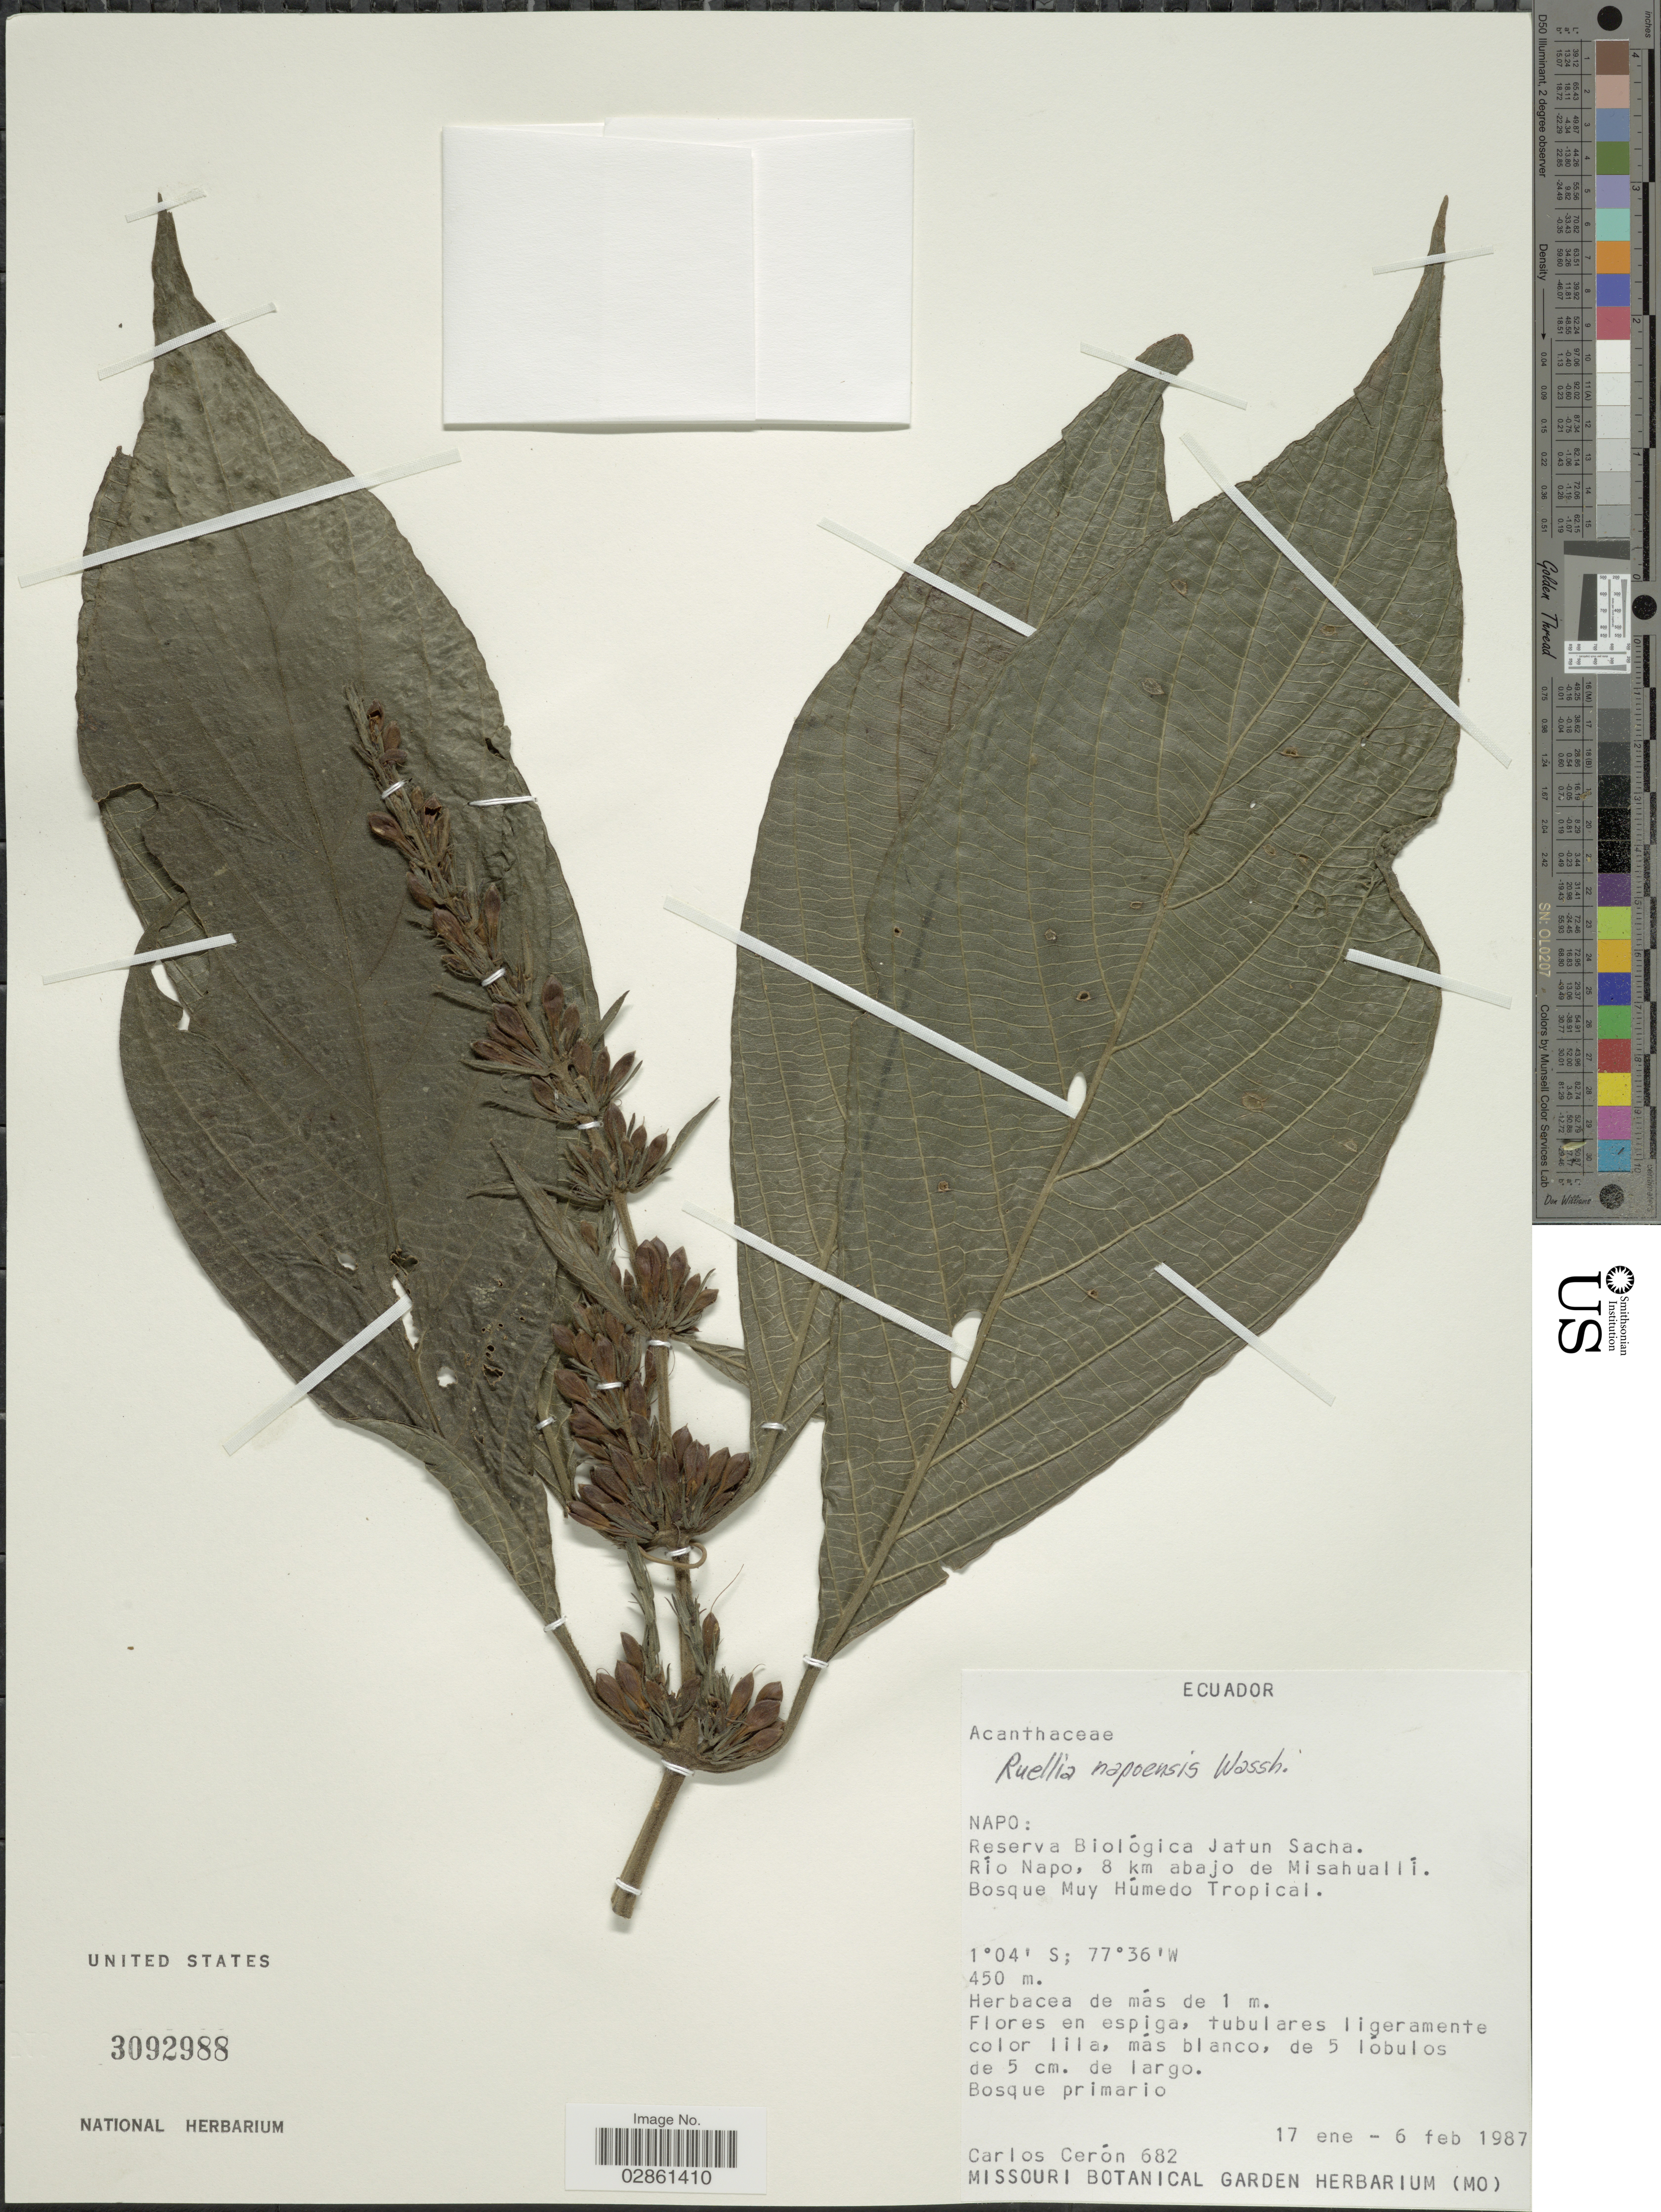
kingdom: Plantae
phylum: Tracheophyta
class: Magnoliopsida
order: Lamiales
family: Acanthaceae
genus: Ruellia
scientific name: Ruellia napoensis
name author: Wassh.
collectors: C. E. Cerón M.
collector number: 682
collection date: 1987-01-17/1987-02-06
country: Ecuador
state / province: Napo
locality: Reserva Biológica Jatun Sacha. Río Napo, 8 km abajo de Misahuallí.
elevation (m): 450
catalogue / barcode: US 3092988